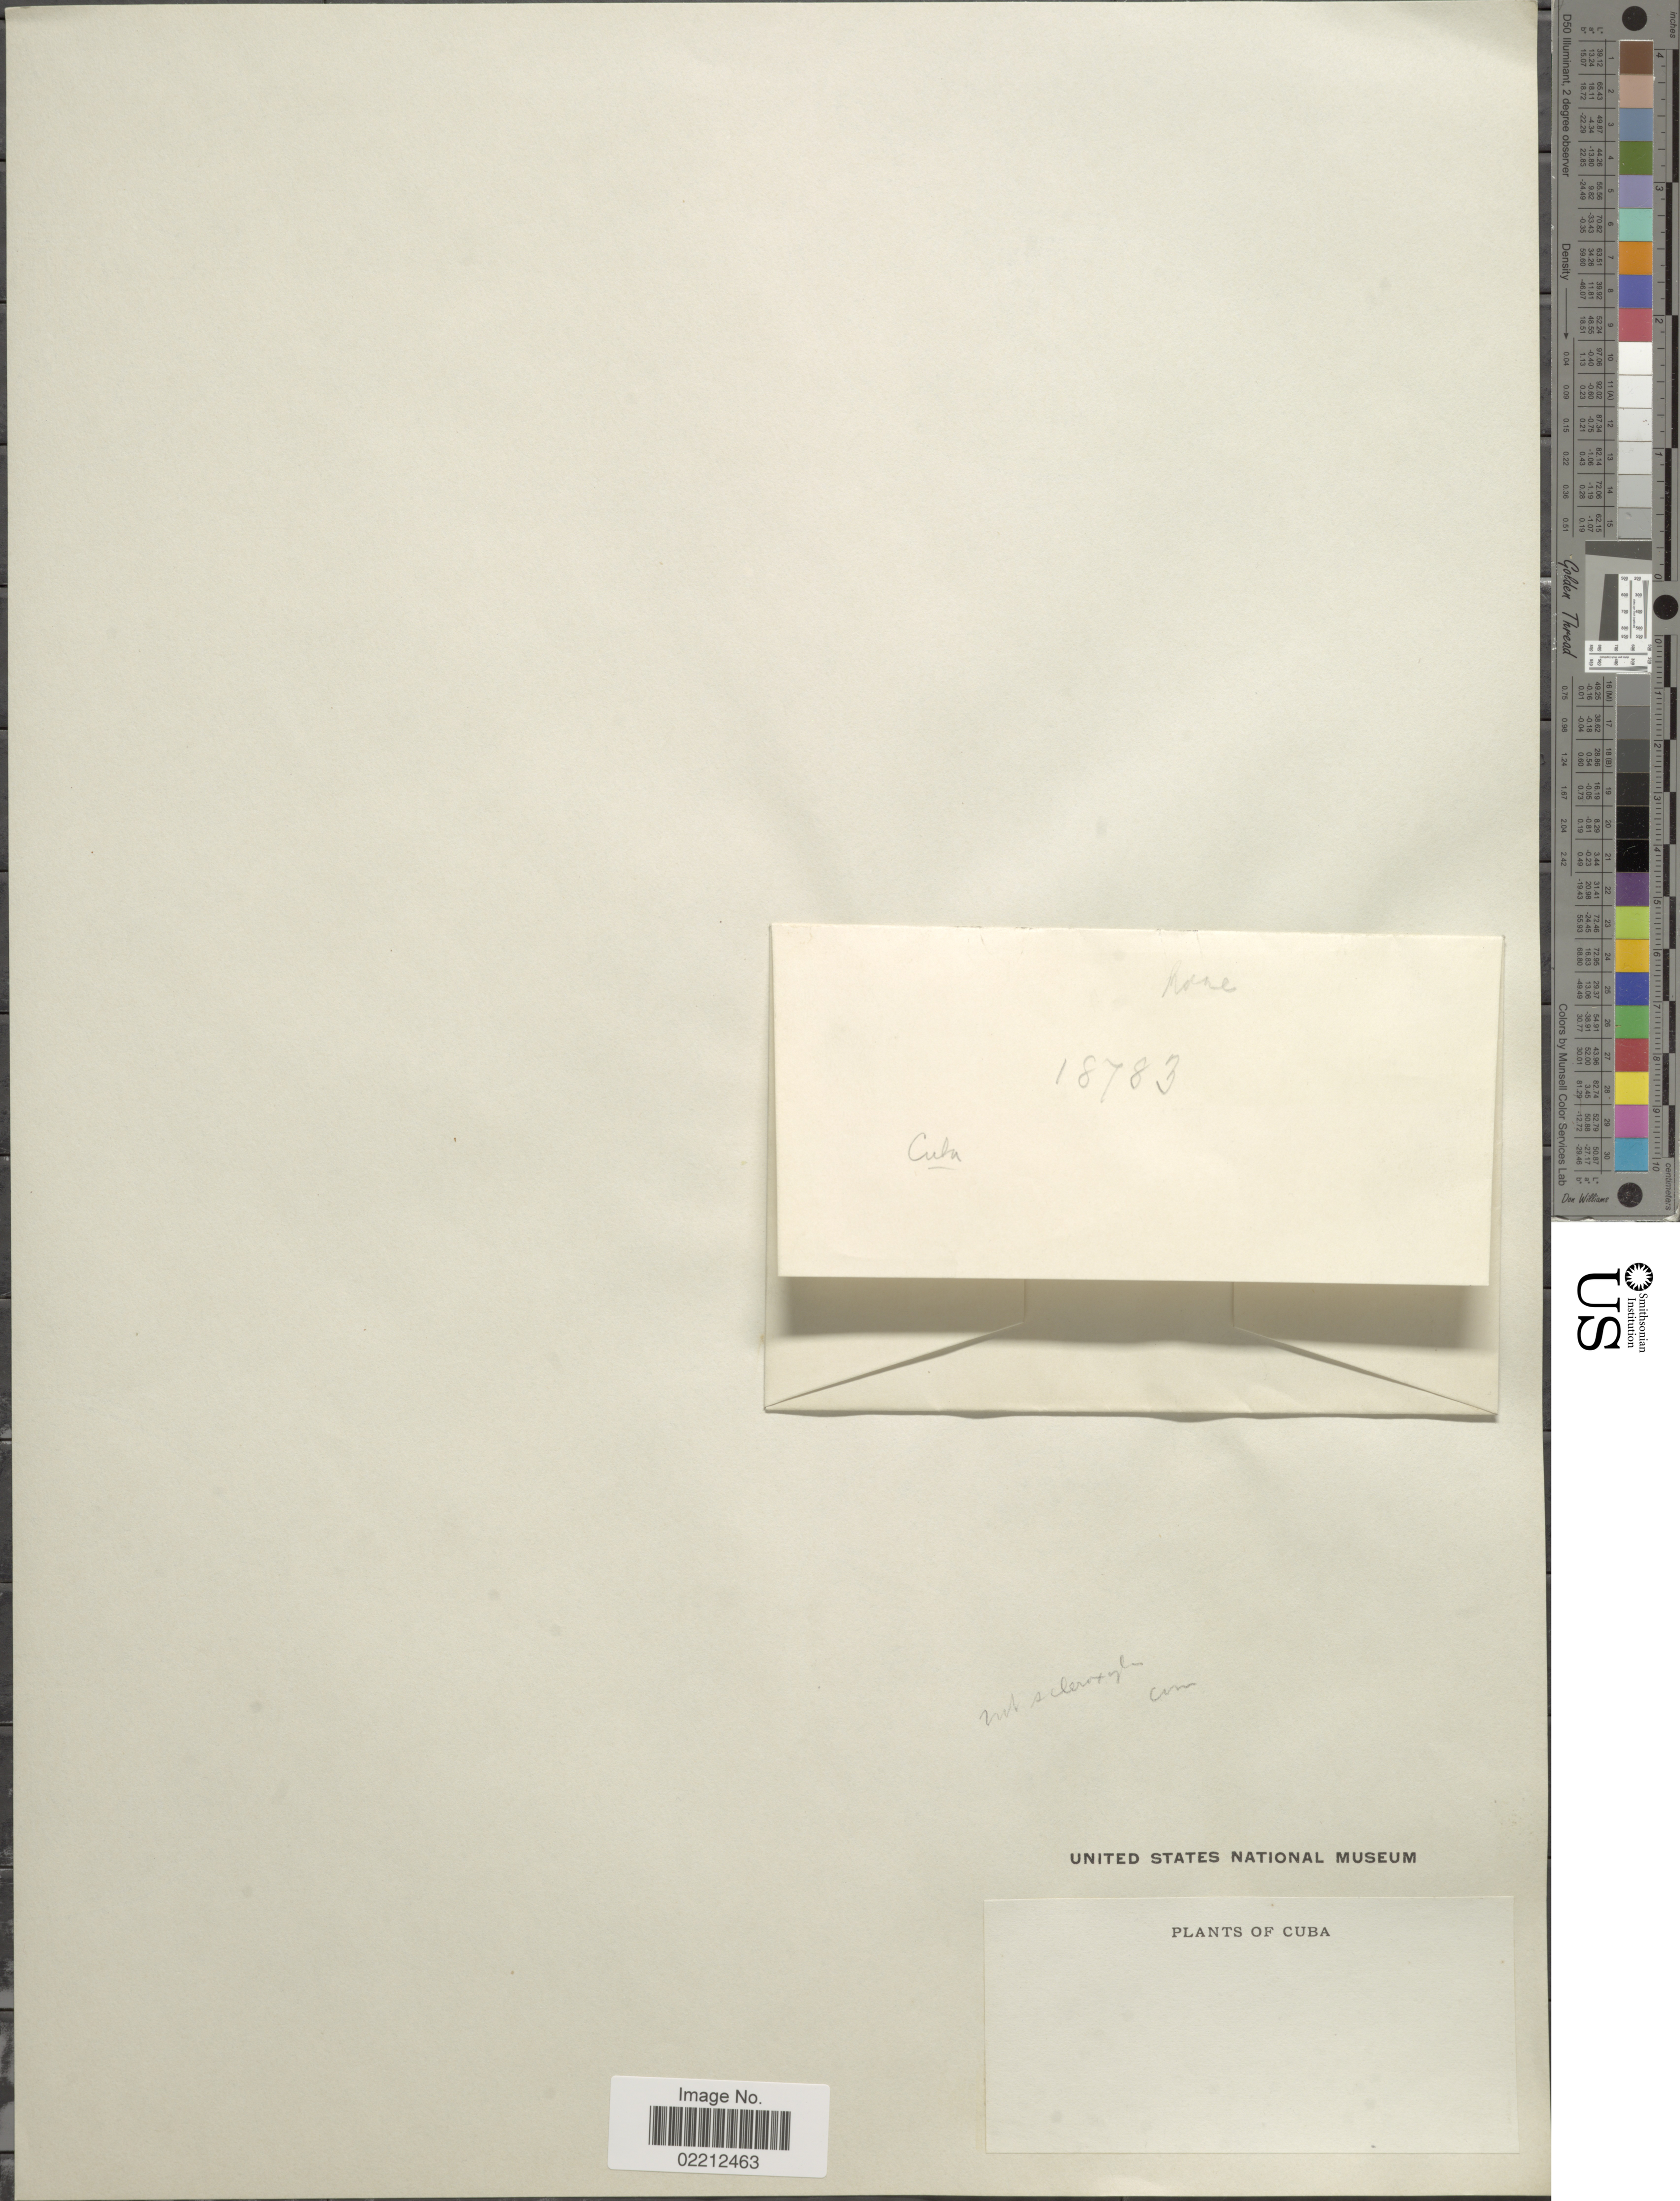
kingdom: Plantae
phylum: Tracheophyta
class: Magnoliopsida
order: Fabales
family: Fabaceae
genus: Senna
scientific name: Senna domingensis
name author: (Spreng.) H.S. Irwin & Barneby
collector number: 18783?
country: Cuba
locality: Cuba.